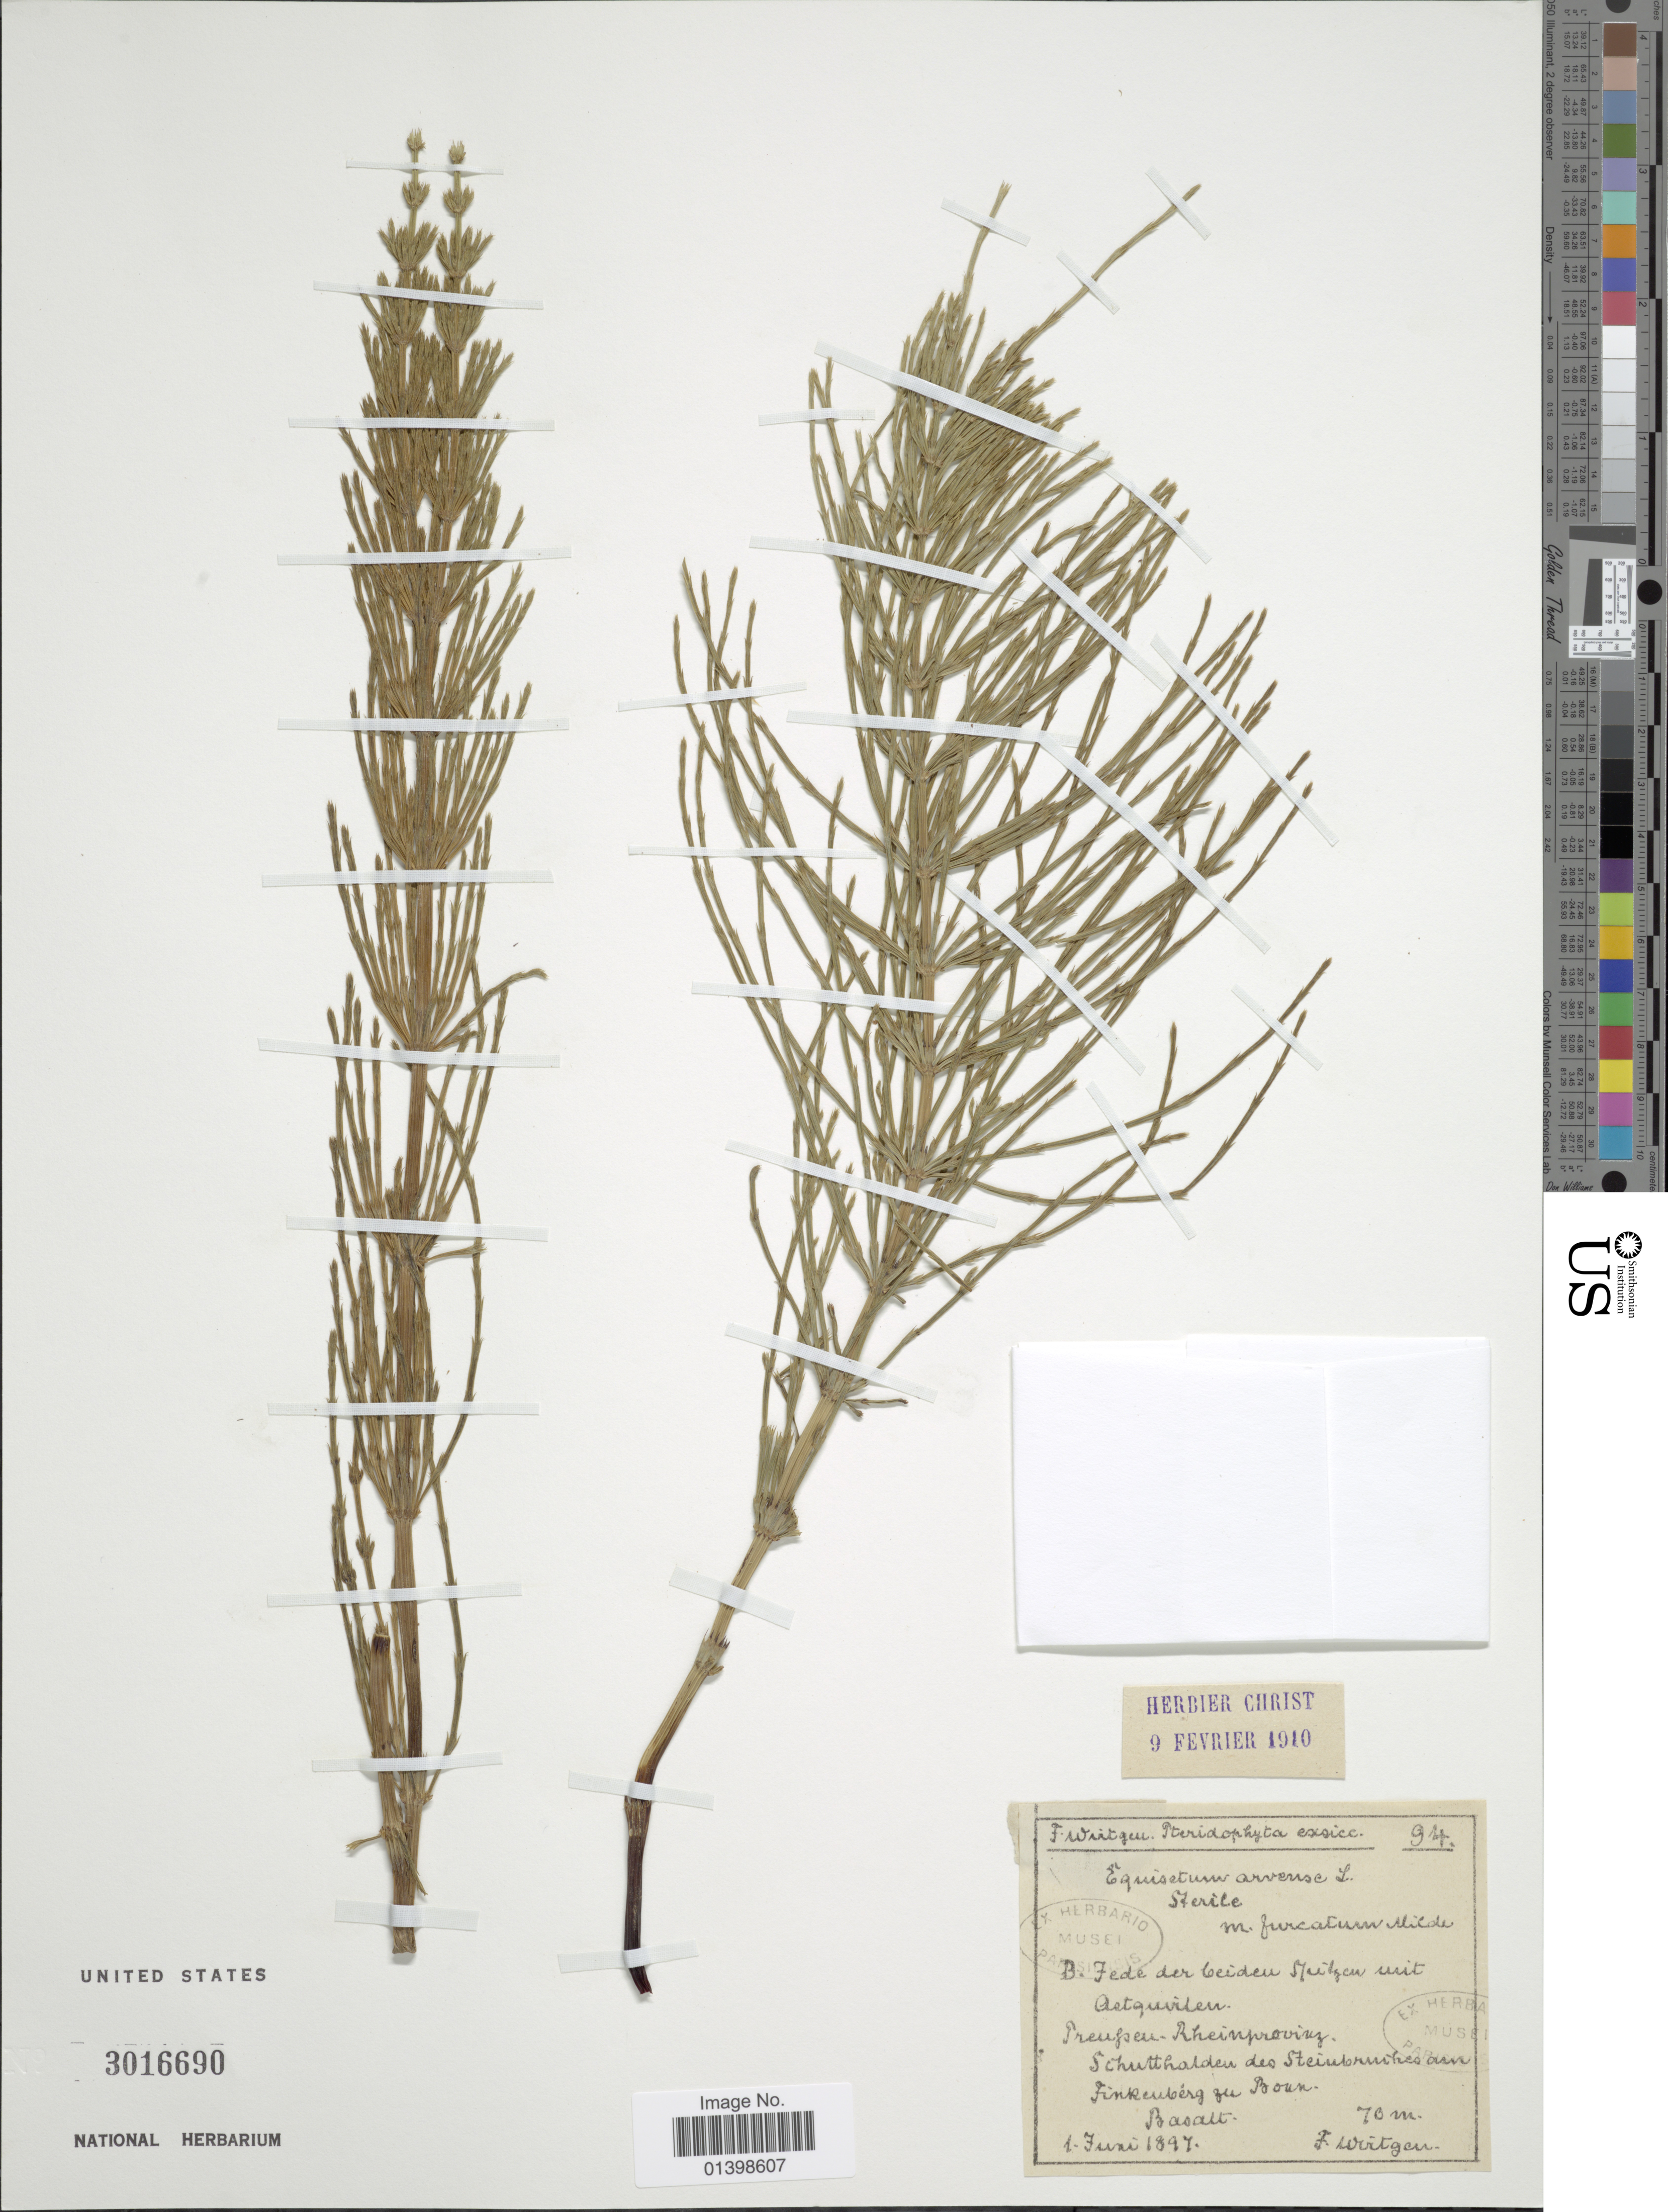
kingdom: Plantae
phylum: Tracheophyta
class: Polypodiopsida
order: Equisetales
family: Equisetaceae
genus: Equisetum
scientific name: Equisetum arvense var. campestre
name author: (Schultz) Rupr.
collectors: F. Wirtgen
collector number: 94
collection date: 1897-06-01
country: Germany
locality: Preufsen-Rheinprovinz Schutthalden des Steine [illegible text]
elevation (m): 70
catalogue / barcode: US 3016690